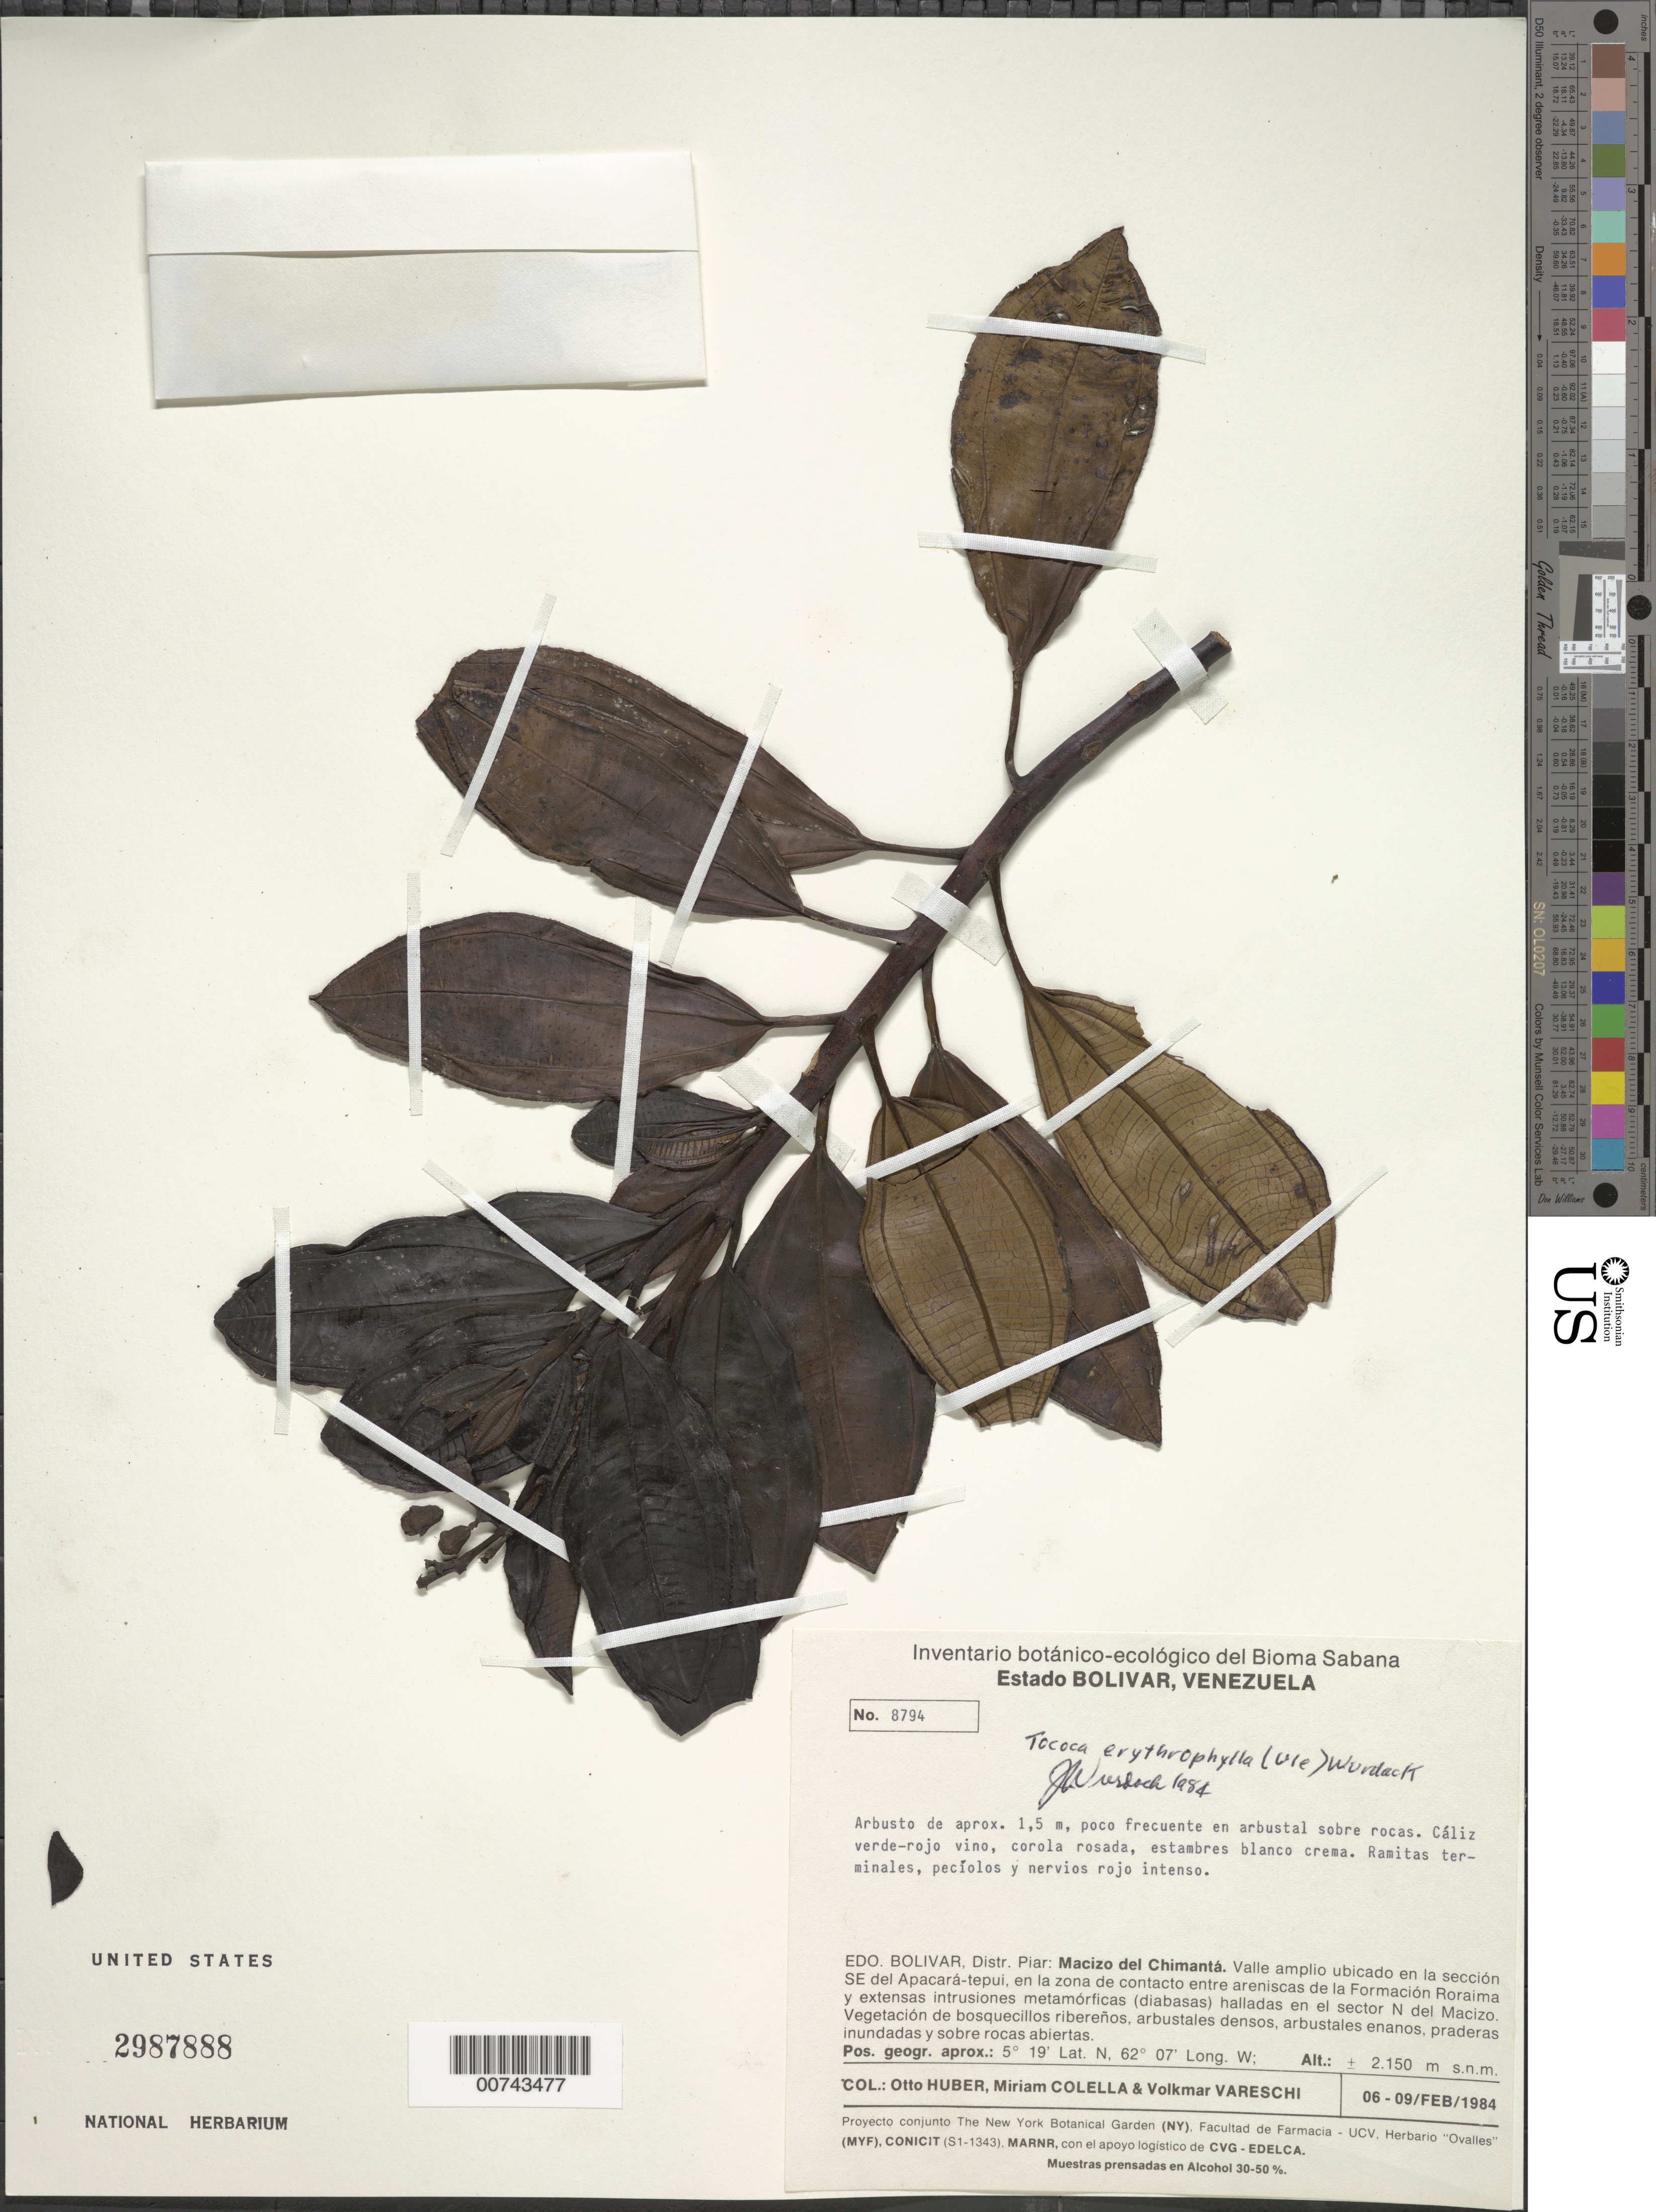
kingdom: Plantae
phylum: Tracheophyta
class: Magnoliopsida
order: Myrtales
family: Melastomataceae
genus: Tococa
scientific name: Tococa erythrophylla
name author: (Ule) Wurdack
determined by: Wurdack, John J., (US), US (UNITED STATES)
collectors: O. Huber, M. Colella & V. Vareschi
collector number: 8794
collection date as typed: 6-Feb-84 to 9-Feb-84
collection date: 1984-02-06/1984-02-09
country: Venezuela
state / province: Bolívar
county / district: Piar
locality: Macizo del Chimantá, valle amplio ubicado en la seccion SE del Apácara-tepuí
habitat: Arbustal sobre rocas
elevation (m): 2150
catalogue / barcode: US 2987888